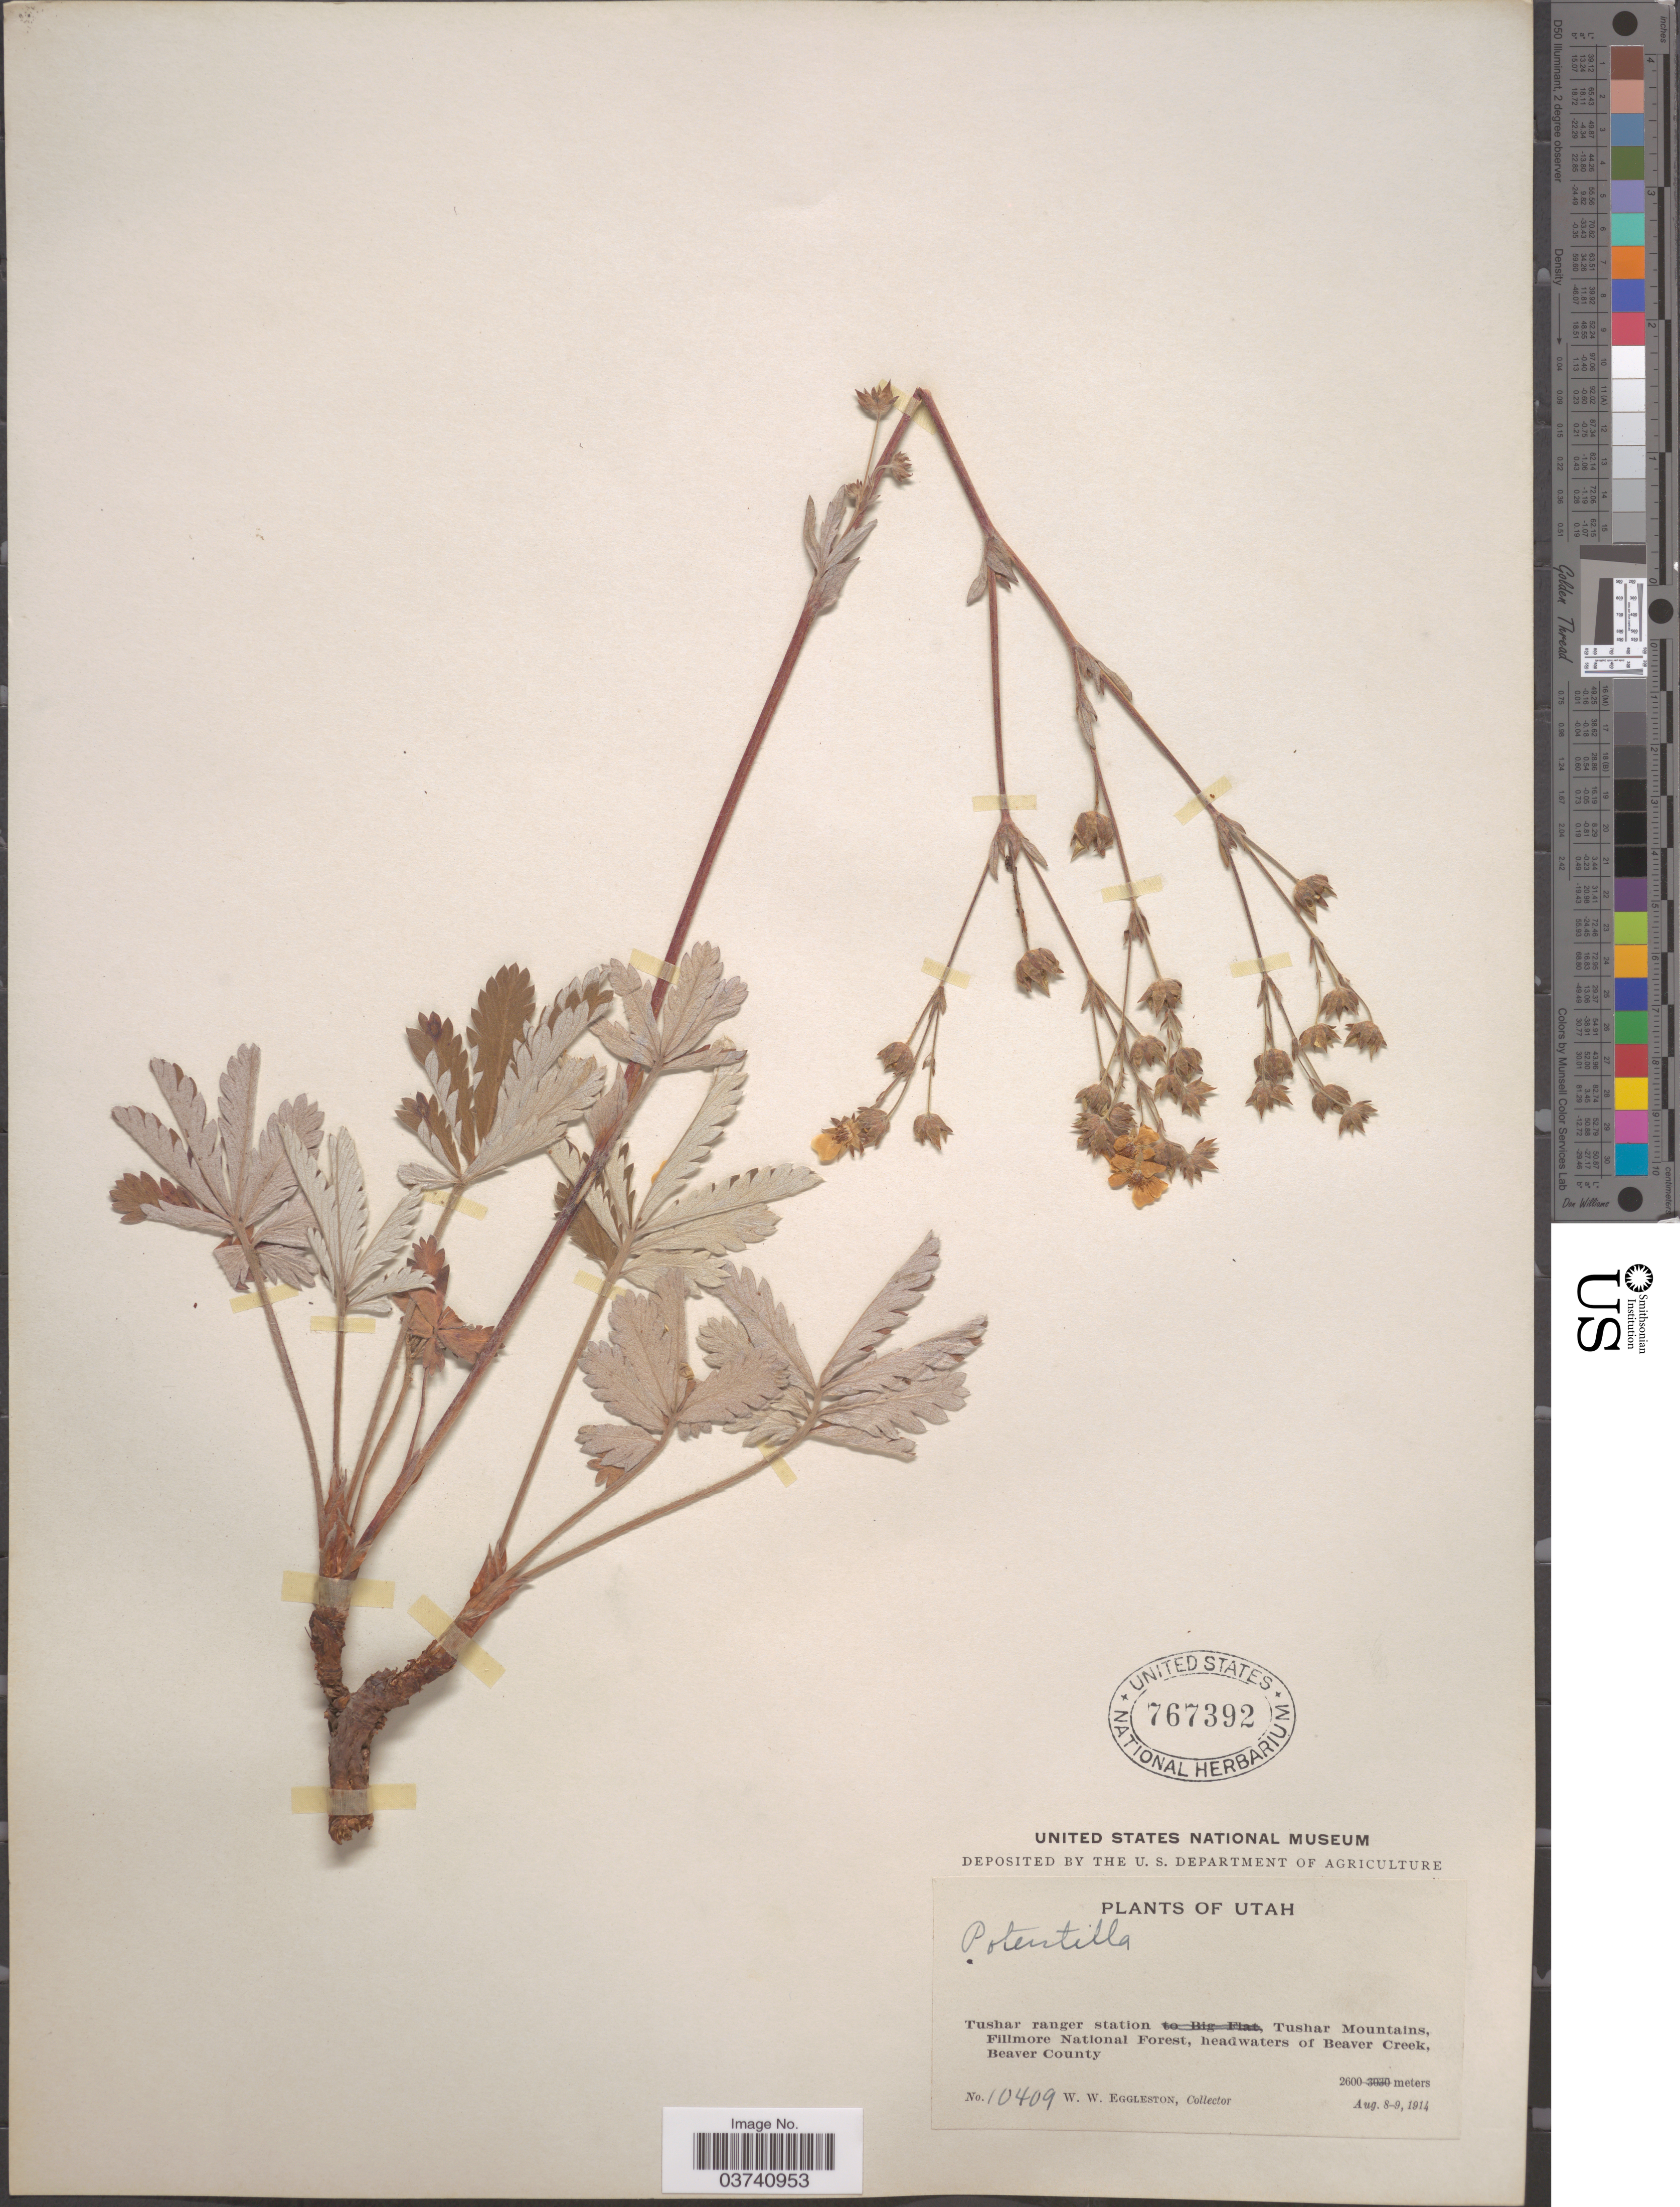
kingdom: Plantae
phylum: Tracheophyta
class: Magnoliopsida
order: Rosales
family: Rosaceae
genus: Potentilla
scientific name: Potentilla sp.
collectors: W. W. Eggleston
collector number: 10409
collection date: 1914-08-08/1914-08-09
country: United States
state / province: Utah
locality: Tushar ranger station, Tushar Mountains, Fillmore National Forest, headwaters of Beaver Creek, Beaver County.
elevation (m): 2600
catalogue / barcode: US 767392